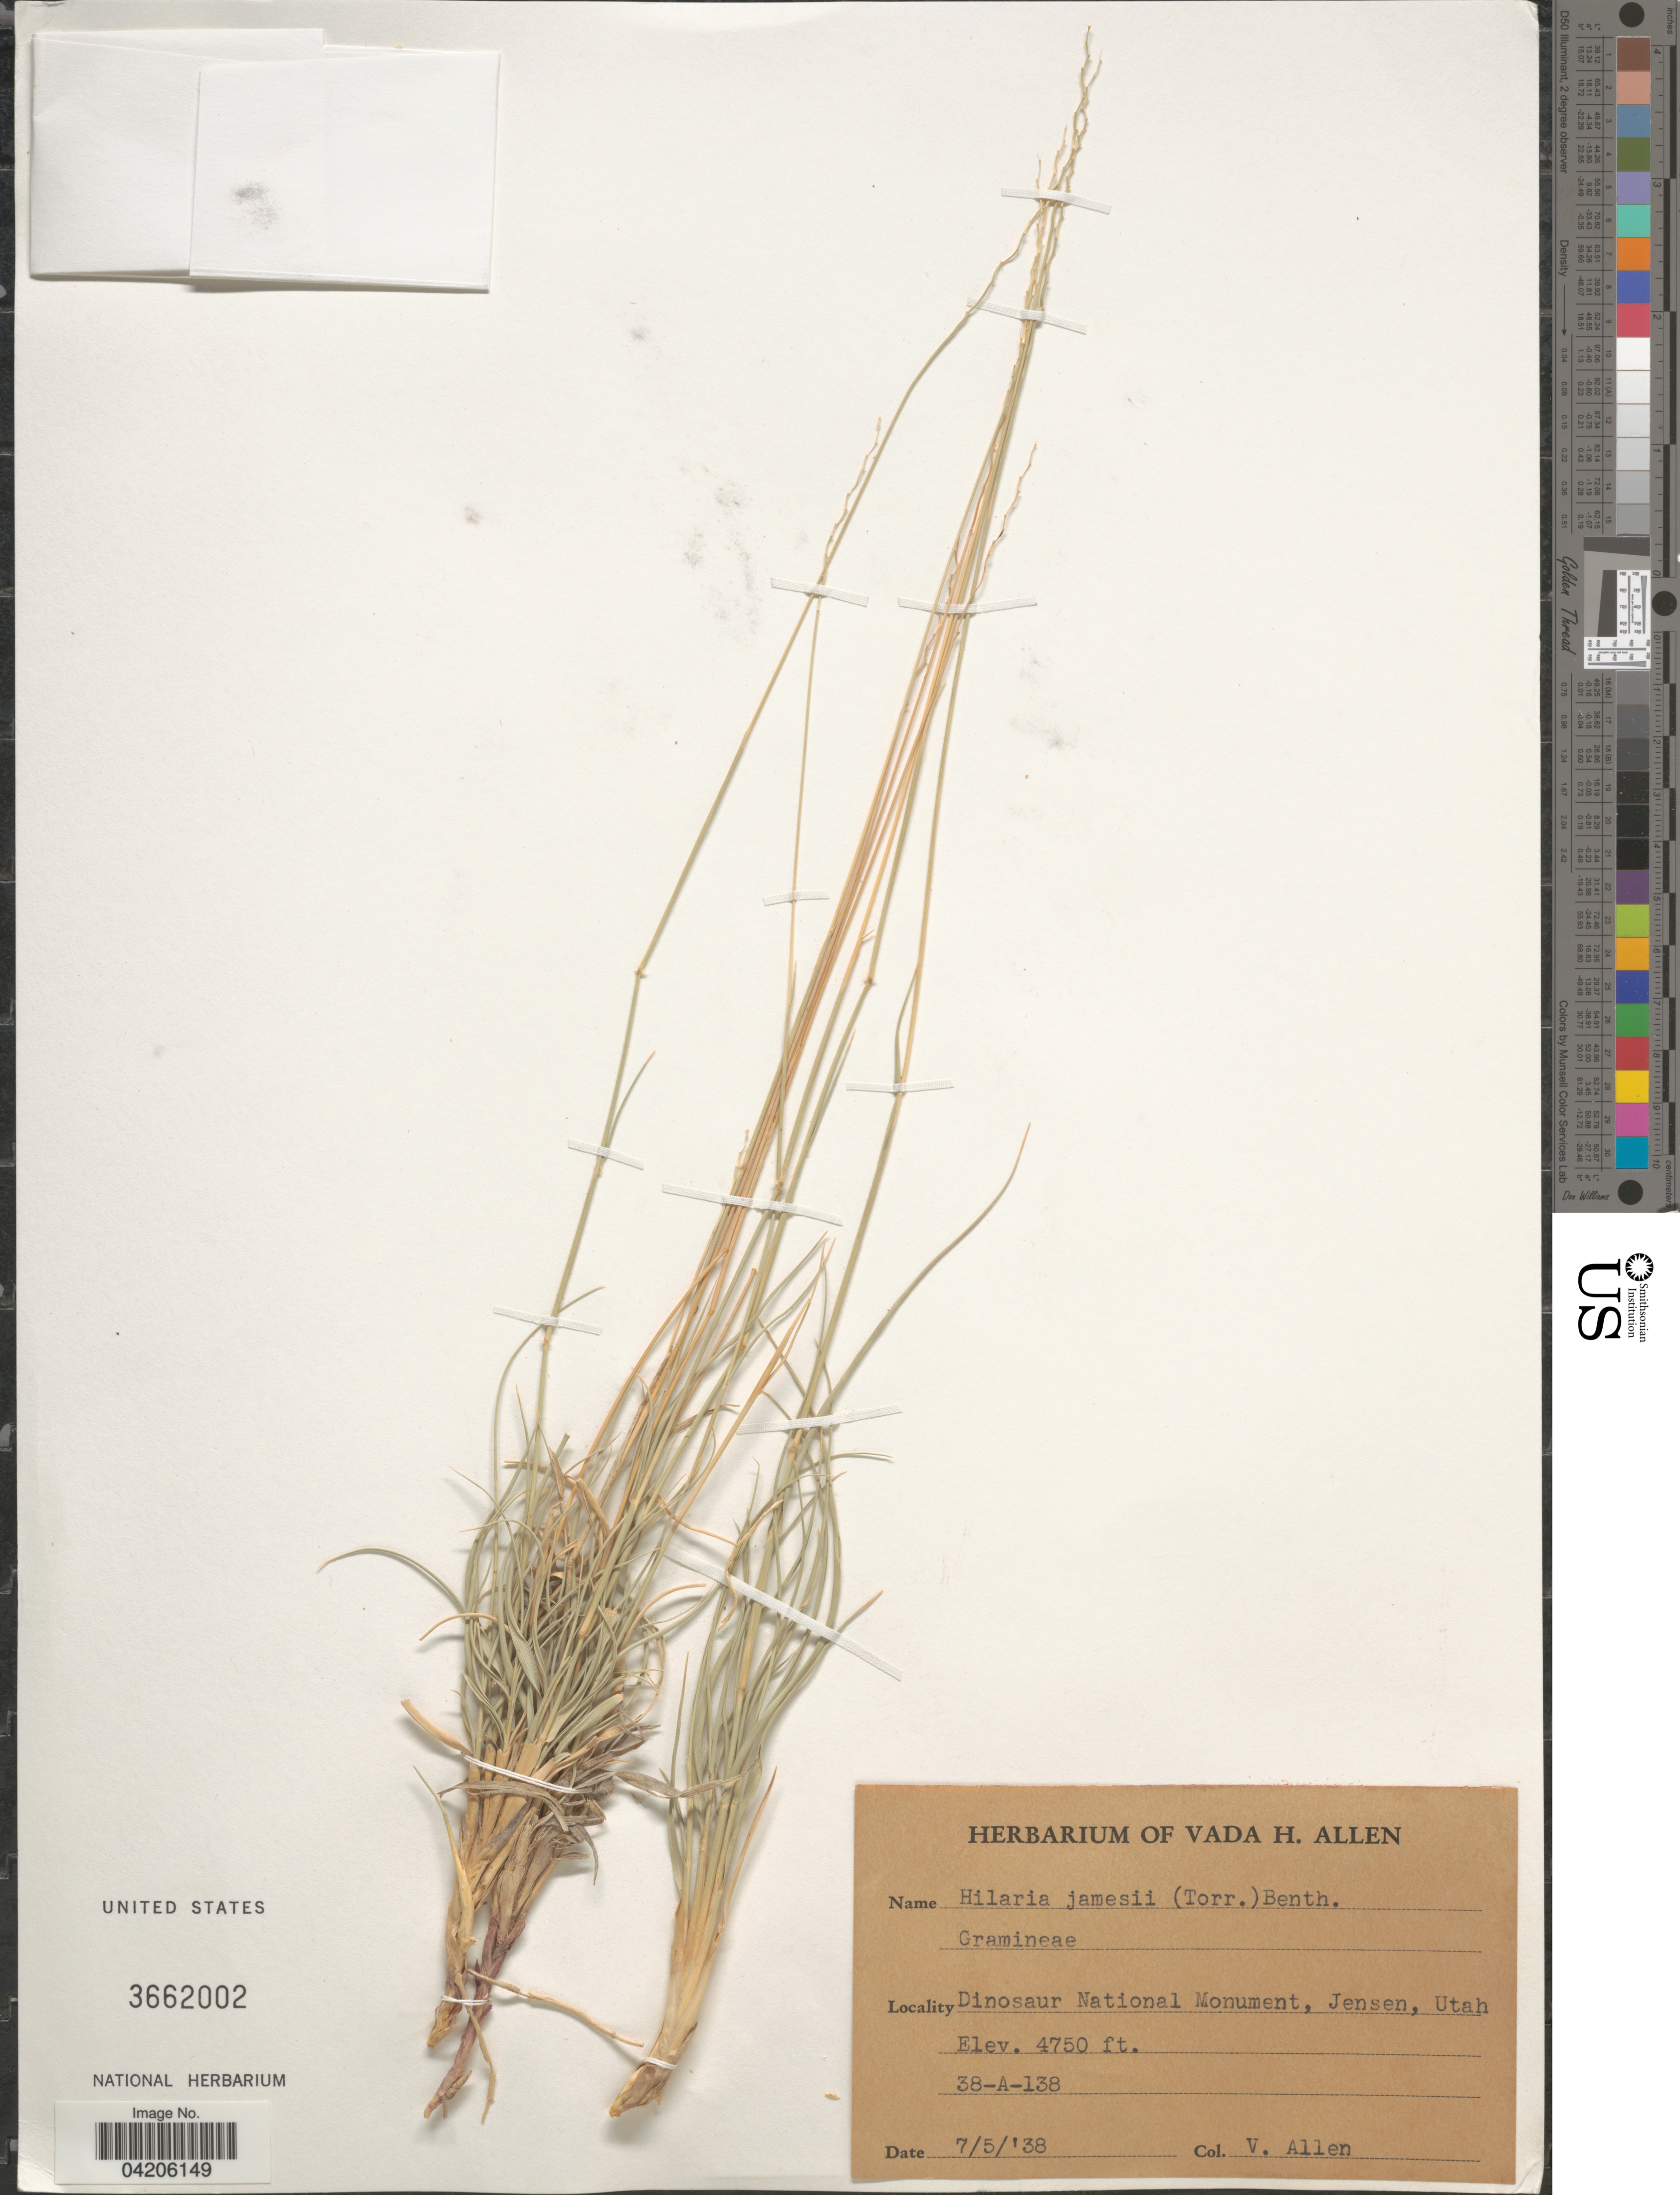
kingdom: Plantae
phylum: Tracheophyta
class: Liliopsida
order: Poales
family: Poaceae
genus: Hilaria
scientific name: Hilaria jamesii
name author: (Torr.) Benth.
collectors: V. Allen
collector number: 38-A-138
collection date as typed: Transcribed d/m/y: 5/7/38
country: United States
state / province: Utah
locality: Dinosaur National Monument, Jensen.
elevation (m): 1448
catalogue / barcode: US 3662002